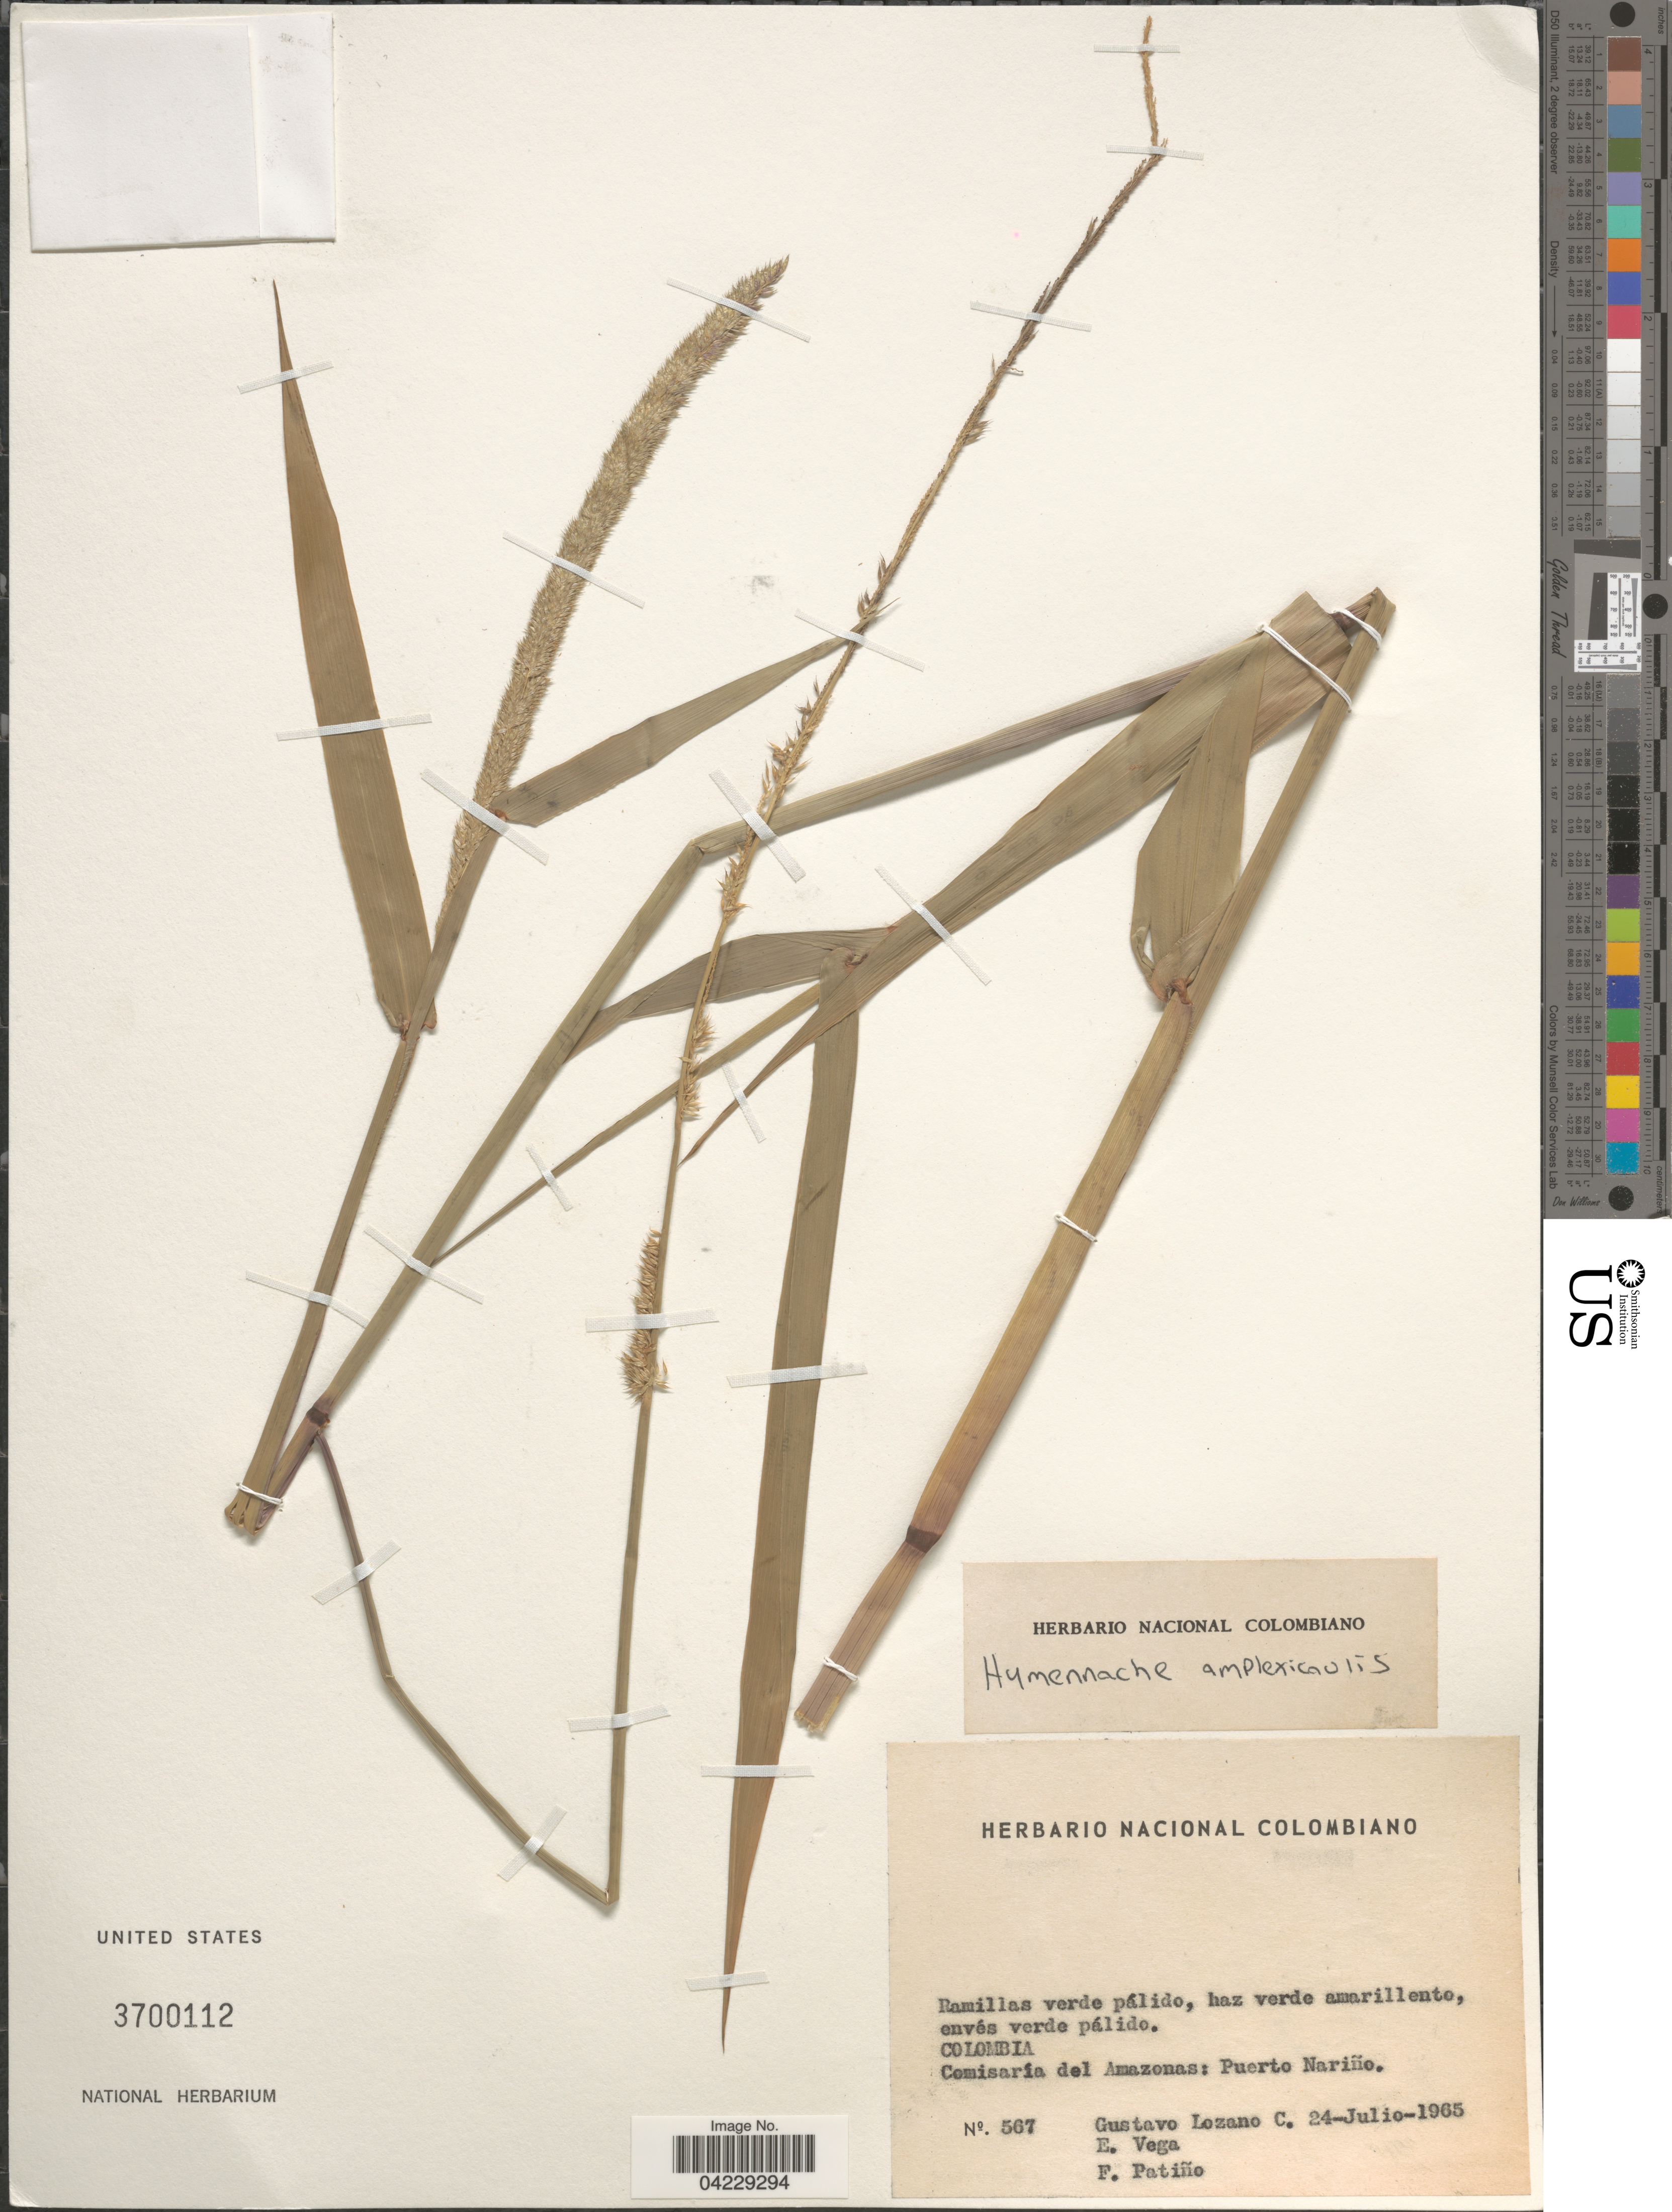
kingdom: Plantae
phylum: Tracheophyta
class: Liliopsida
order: Poales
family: Poaceae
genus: Hymenachne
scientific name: Hymenachne amplexicaulis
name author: (Rudge) Nees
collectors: G. Lozano-Contreras, E. Vega & F. Patino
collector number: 567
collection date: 1965-07-24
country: Colombia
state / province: Amazônas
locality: Comisaría del Amazonas: Puerto Nariño.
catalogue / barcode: US 3700112